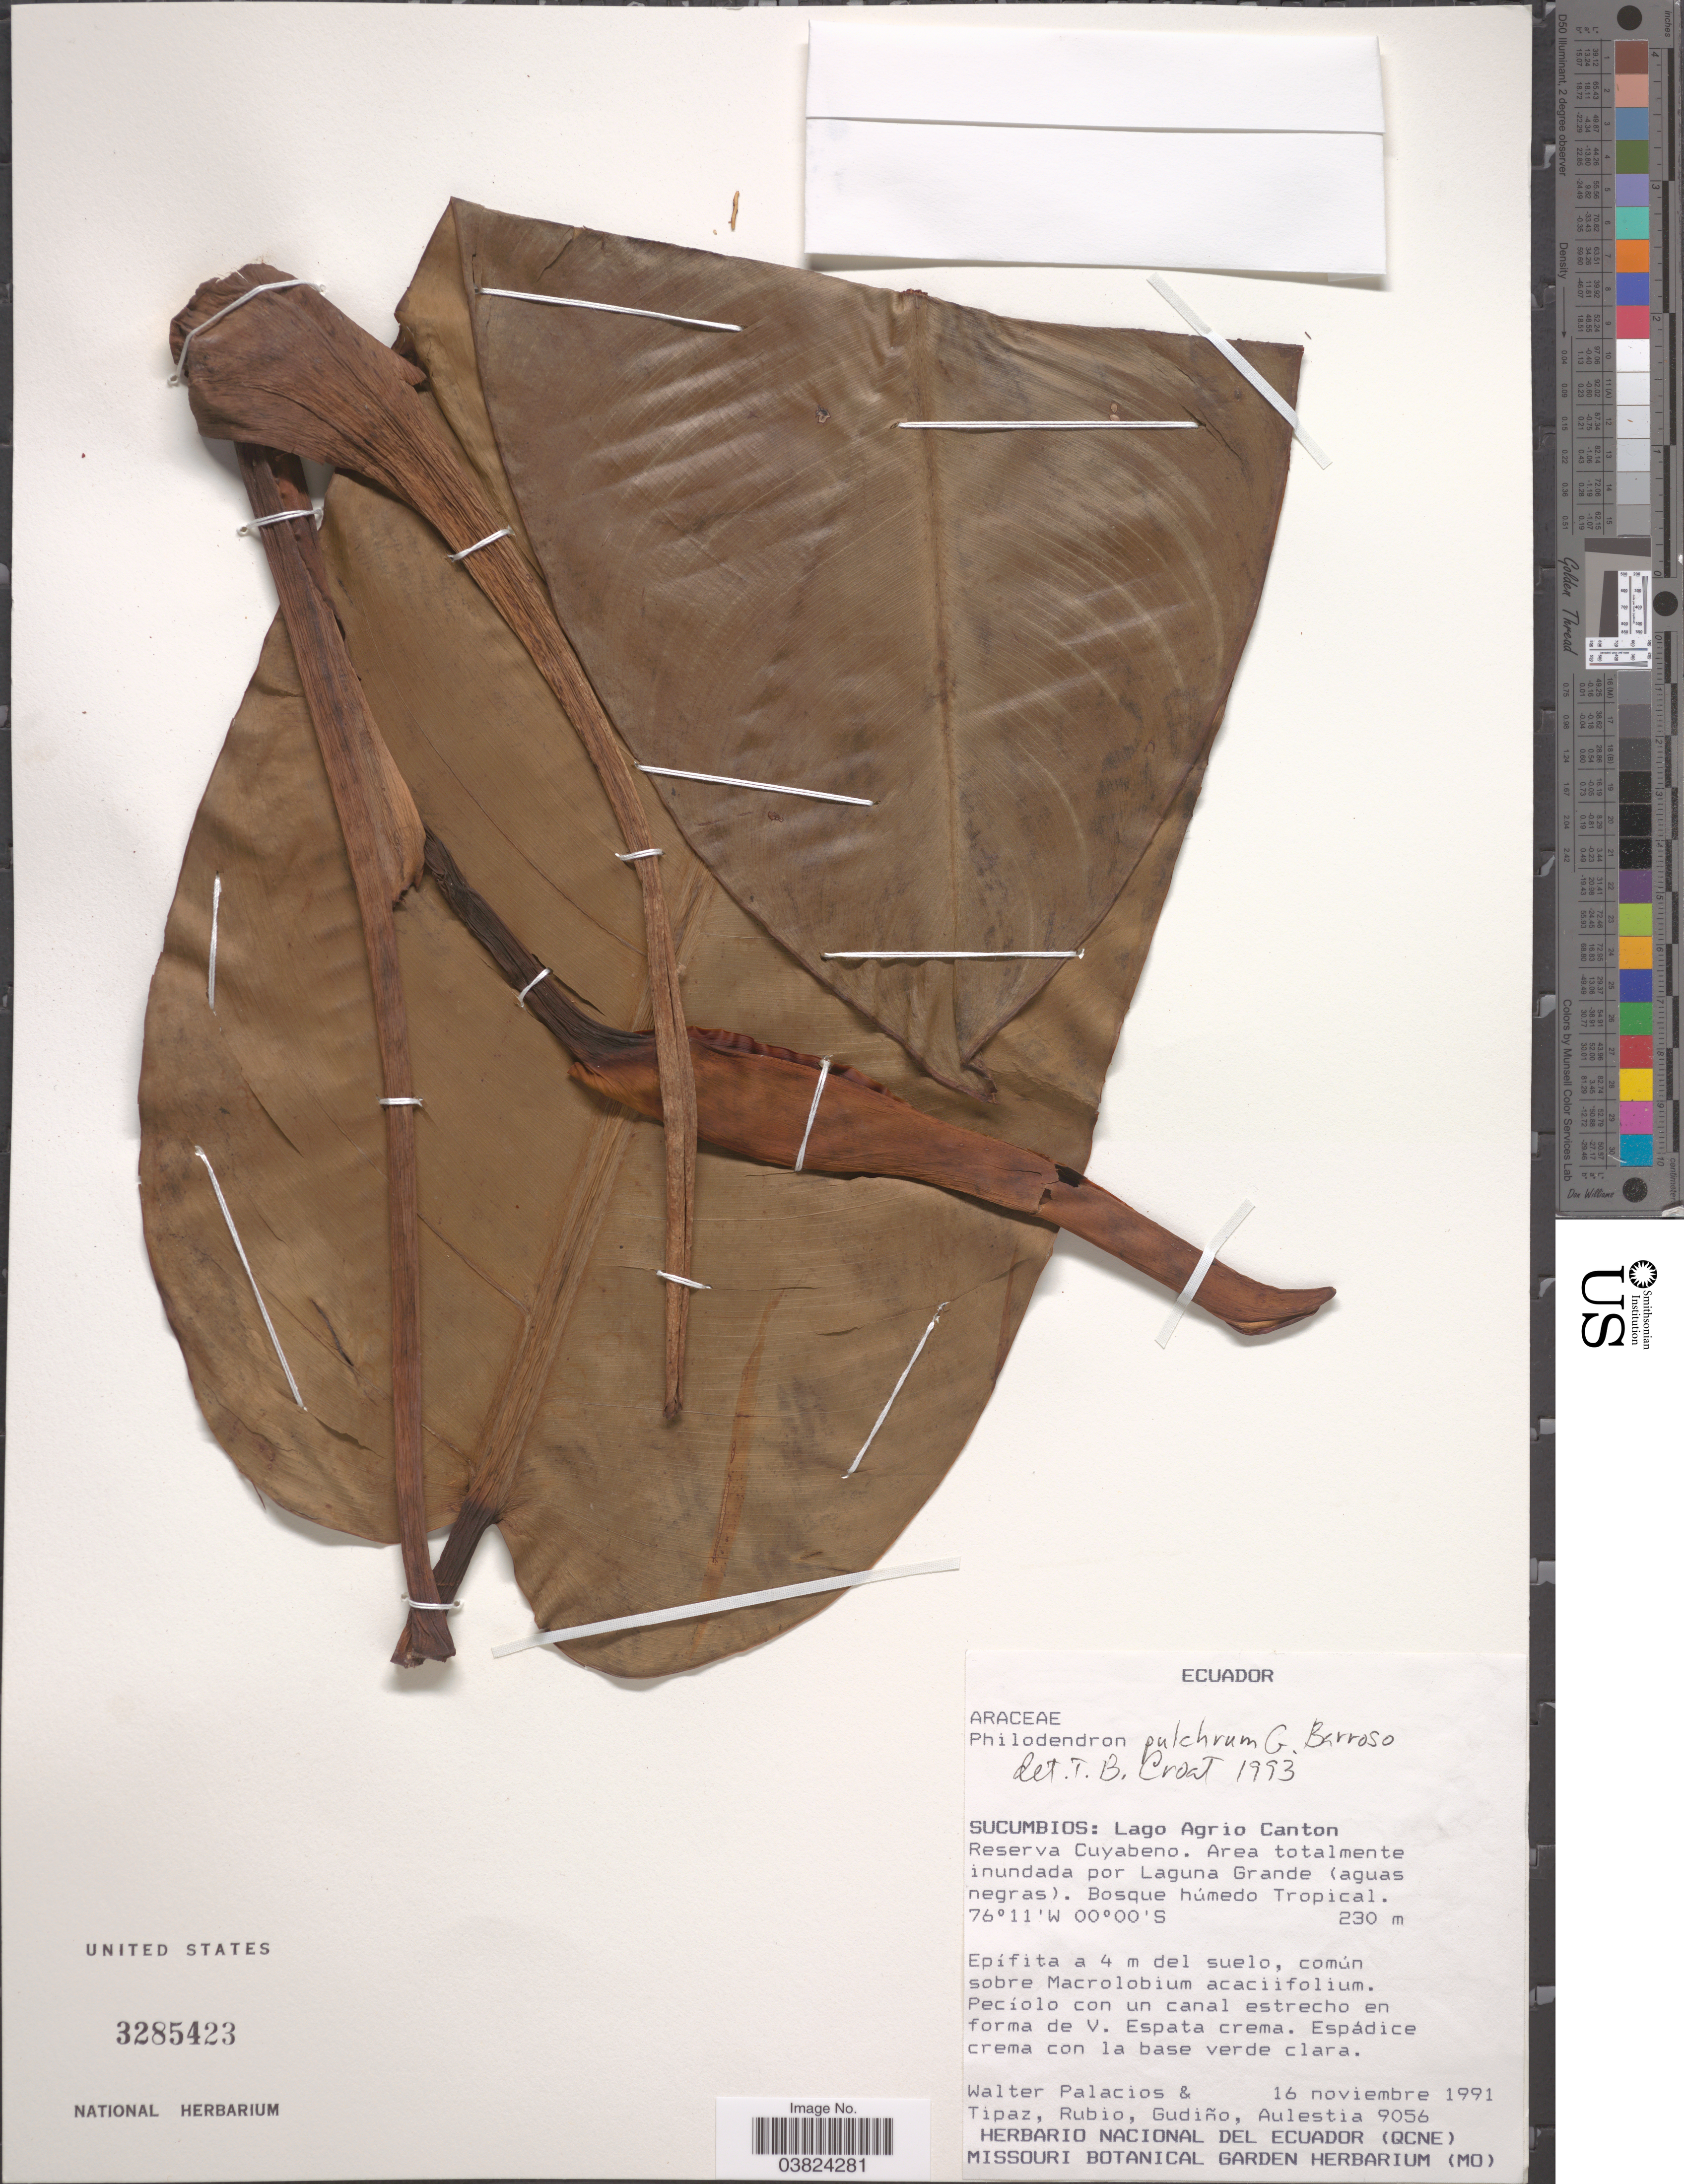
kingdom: Plantae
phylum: Tracheophyta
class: Liliopsida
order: Alismatales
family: Araceae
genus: Philodendron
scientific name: Philodendron pulchrum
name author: G.M. Barroso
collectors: W. Palacios, -. Tipaz, -. Rubio, -. Gudiño & -. Aulestia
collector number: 9056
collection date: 1991-11-16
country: Ecuador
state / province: Sucumbíos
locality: Lago Agrio Canton. Reserva Cuyabeno. Area totalmente inundada por Laguna Grande (aguas negras). Bosque húmedo Tropical.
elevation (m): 230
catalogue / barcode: US 3285423